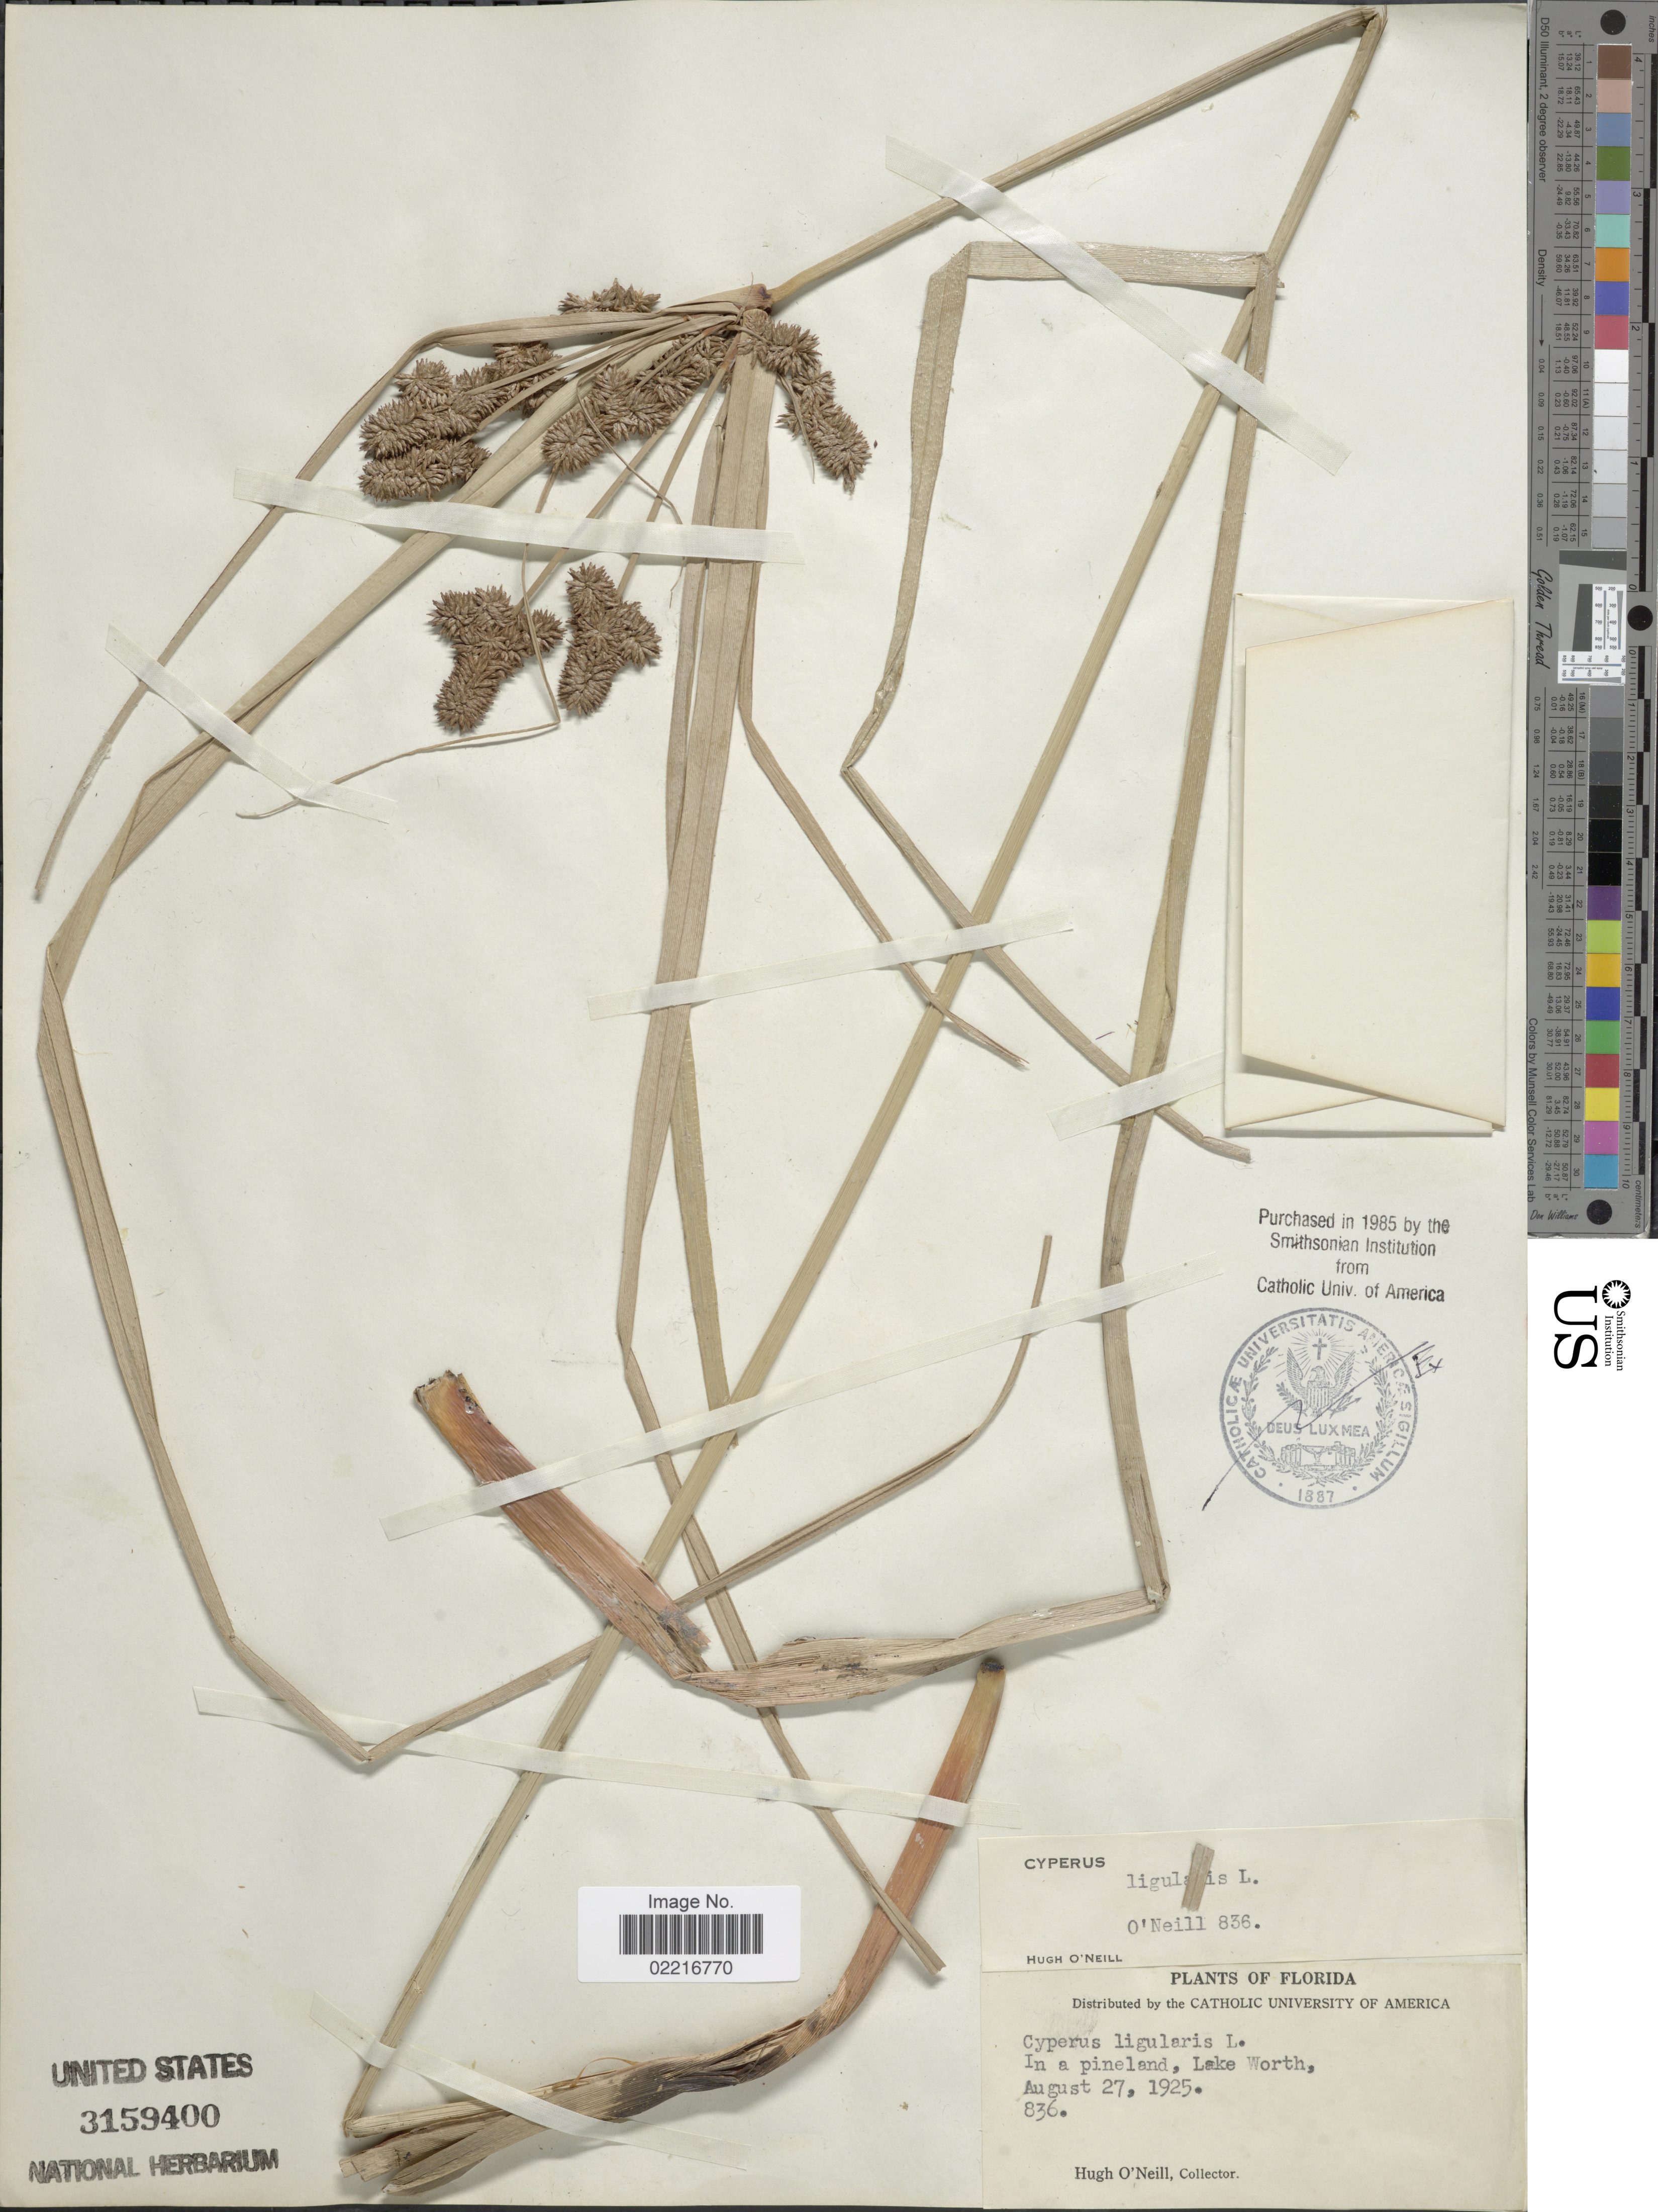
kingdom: Plantae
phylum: Tracheophyta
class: Liliopsida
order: Poales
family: Cyperaceae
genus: Cyperus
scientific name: Cyperus ligularis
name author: L.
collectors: H. O'Neill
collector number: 836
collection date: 1925-08-27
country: United States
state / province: Florida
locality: In a pineland, Lake Worth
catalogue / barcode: US 3159400